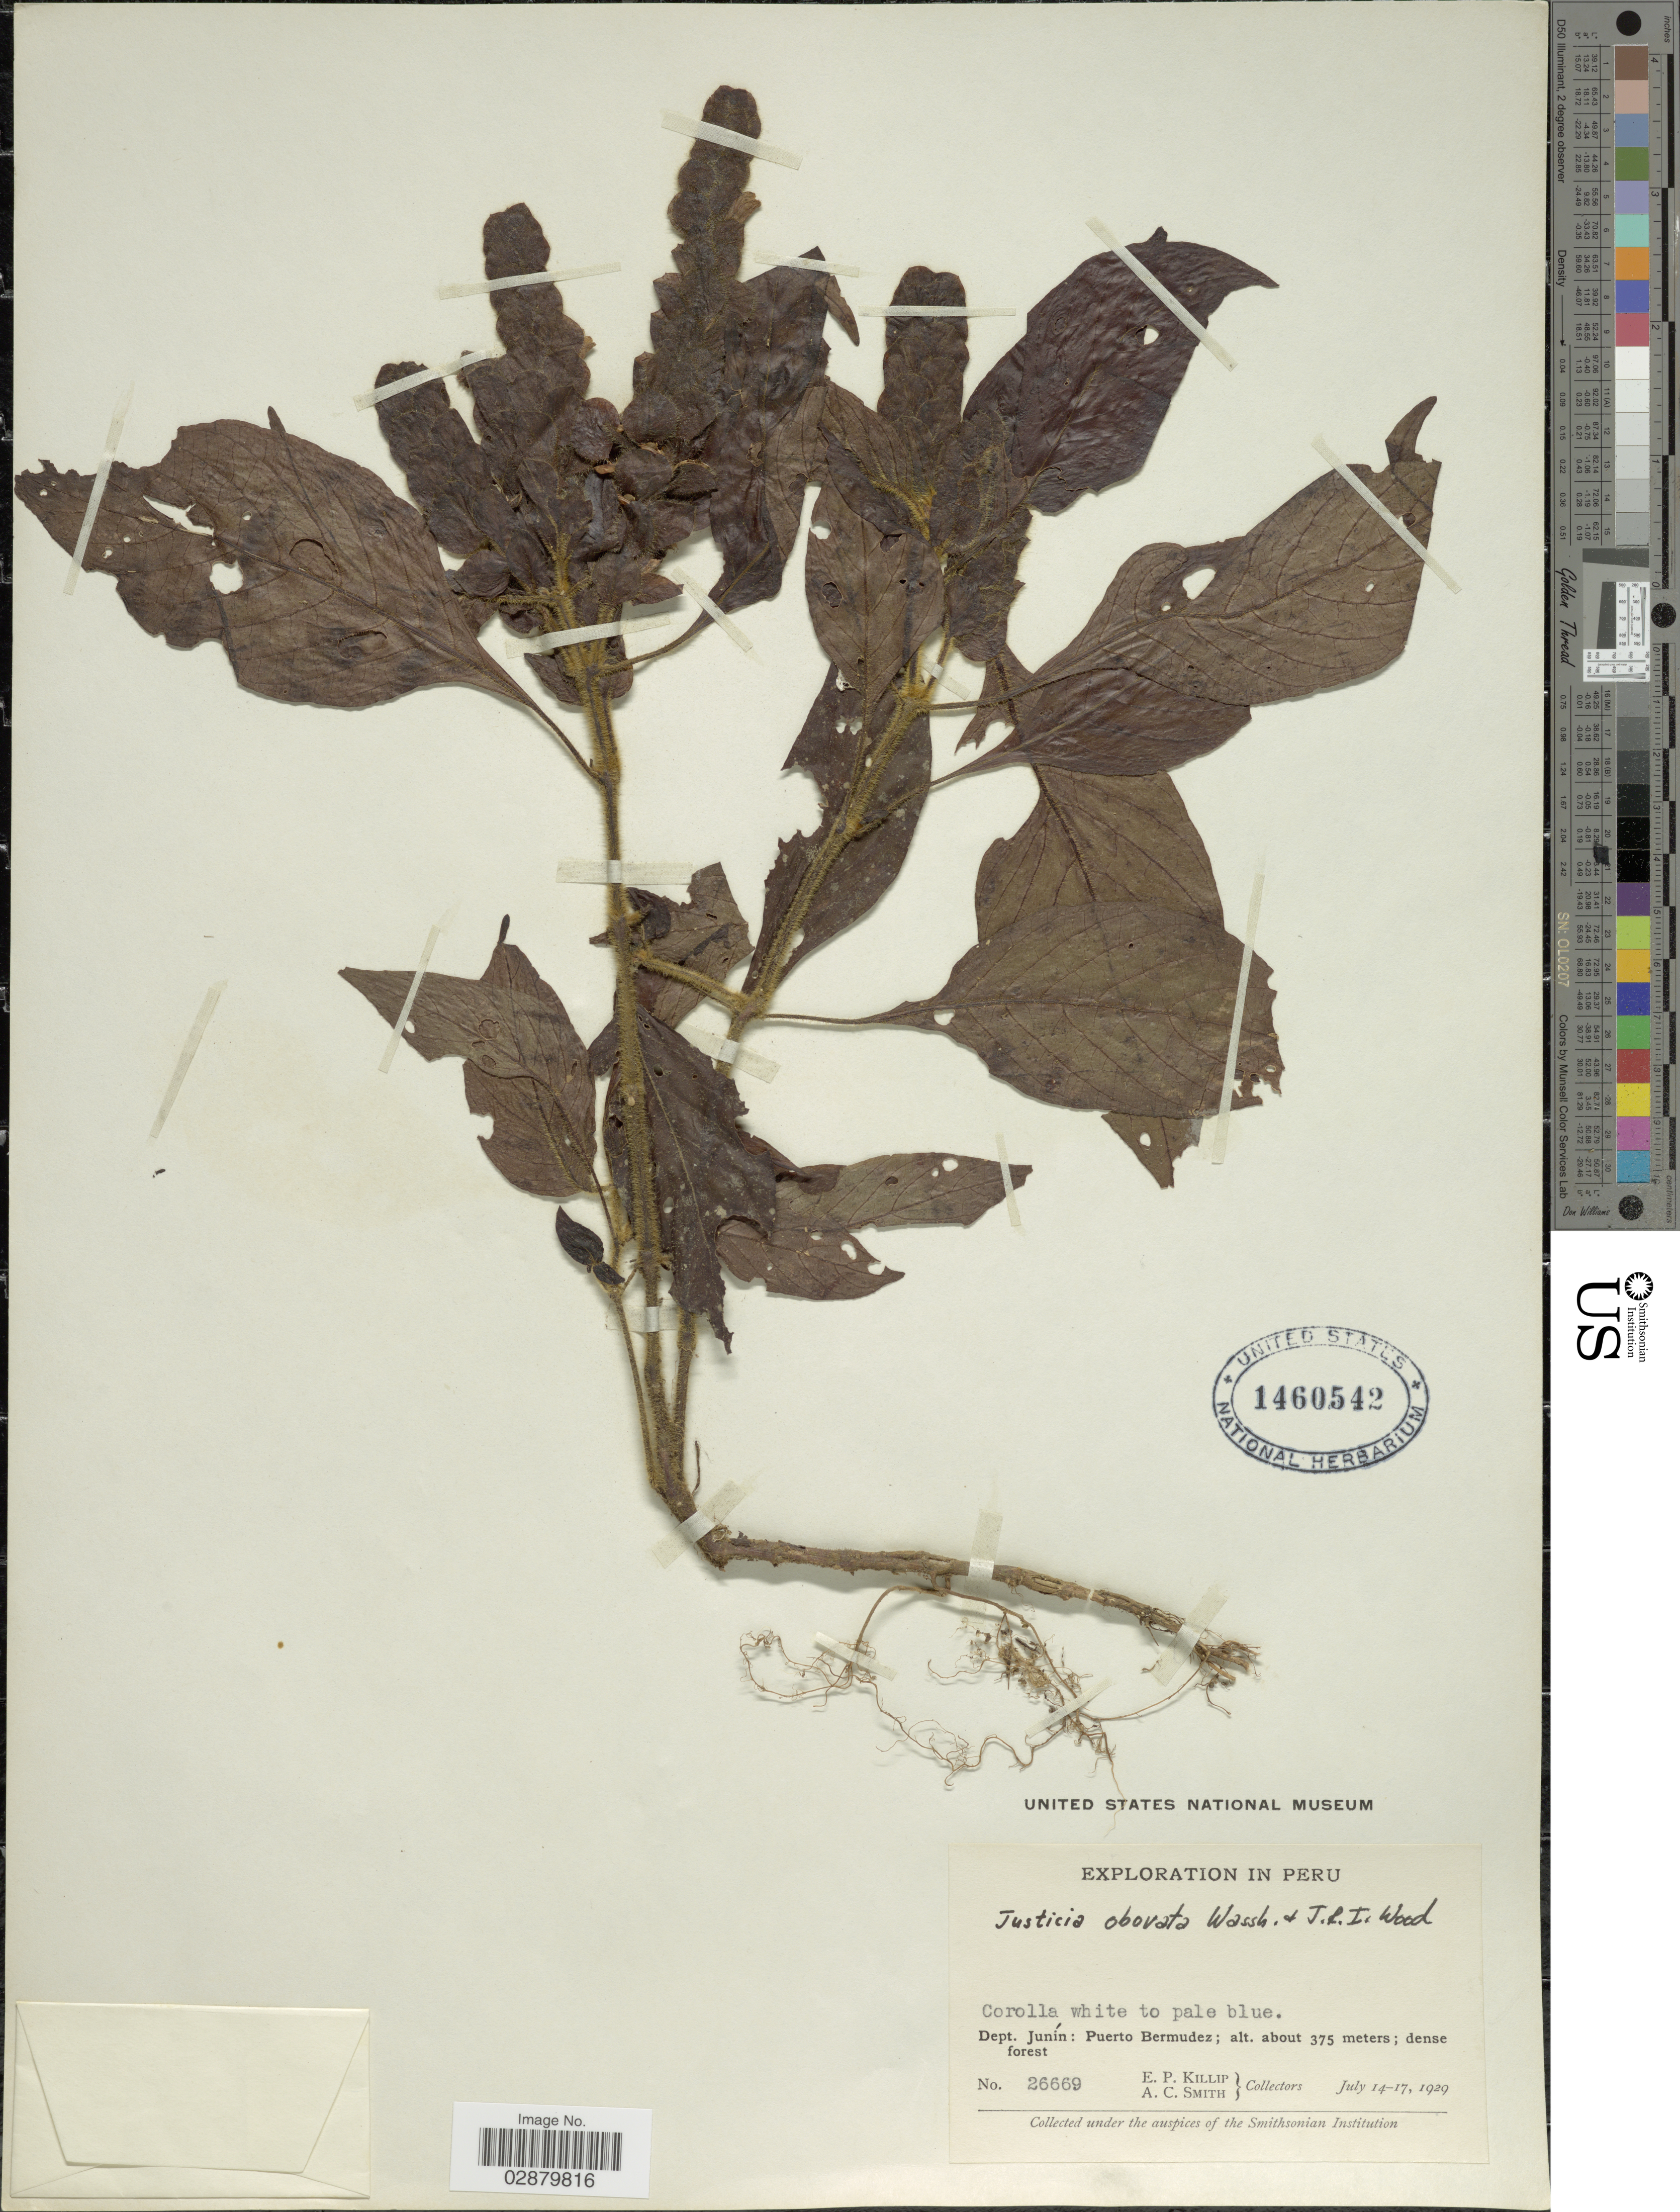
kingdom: Plantae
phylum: Tracheophyta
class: Magnoliopsida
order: Lamiales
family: Acanthaceae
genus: Justicia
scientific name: Justicia obovata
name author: Wassh. & J.R.I. Wood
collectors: E. P. Killip & A. C. Smith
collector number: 26669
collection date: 1929-07-14/1929-07-17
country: Peru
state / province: Junín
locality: Dept. Junín: Puerto Bermudez.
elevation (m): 375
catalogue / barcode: US 1460542